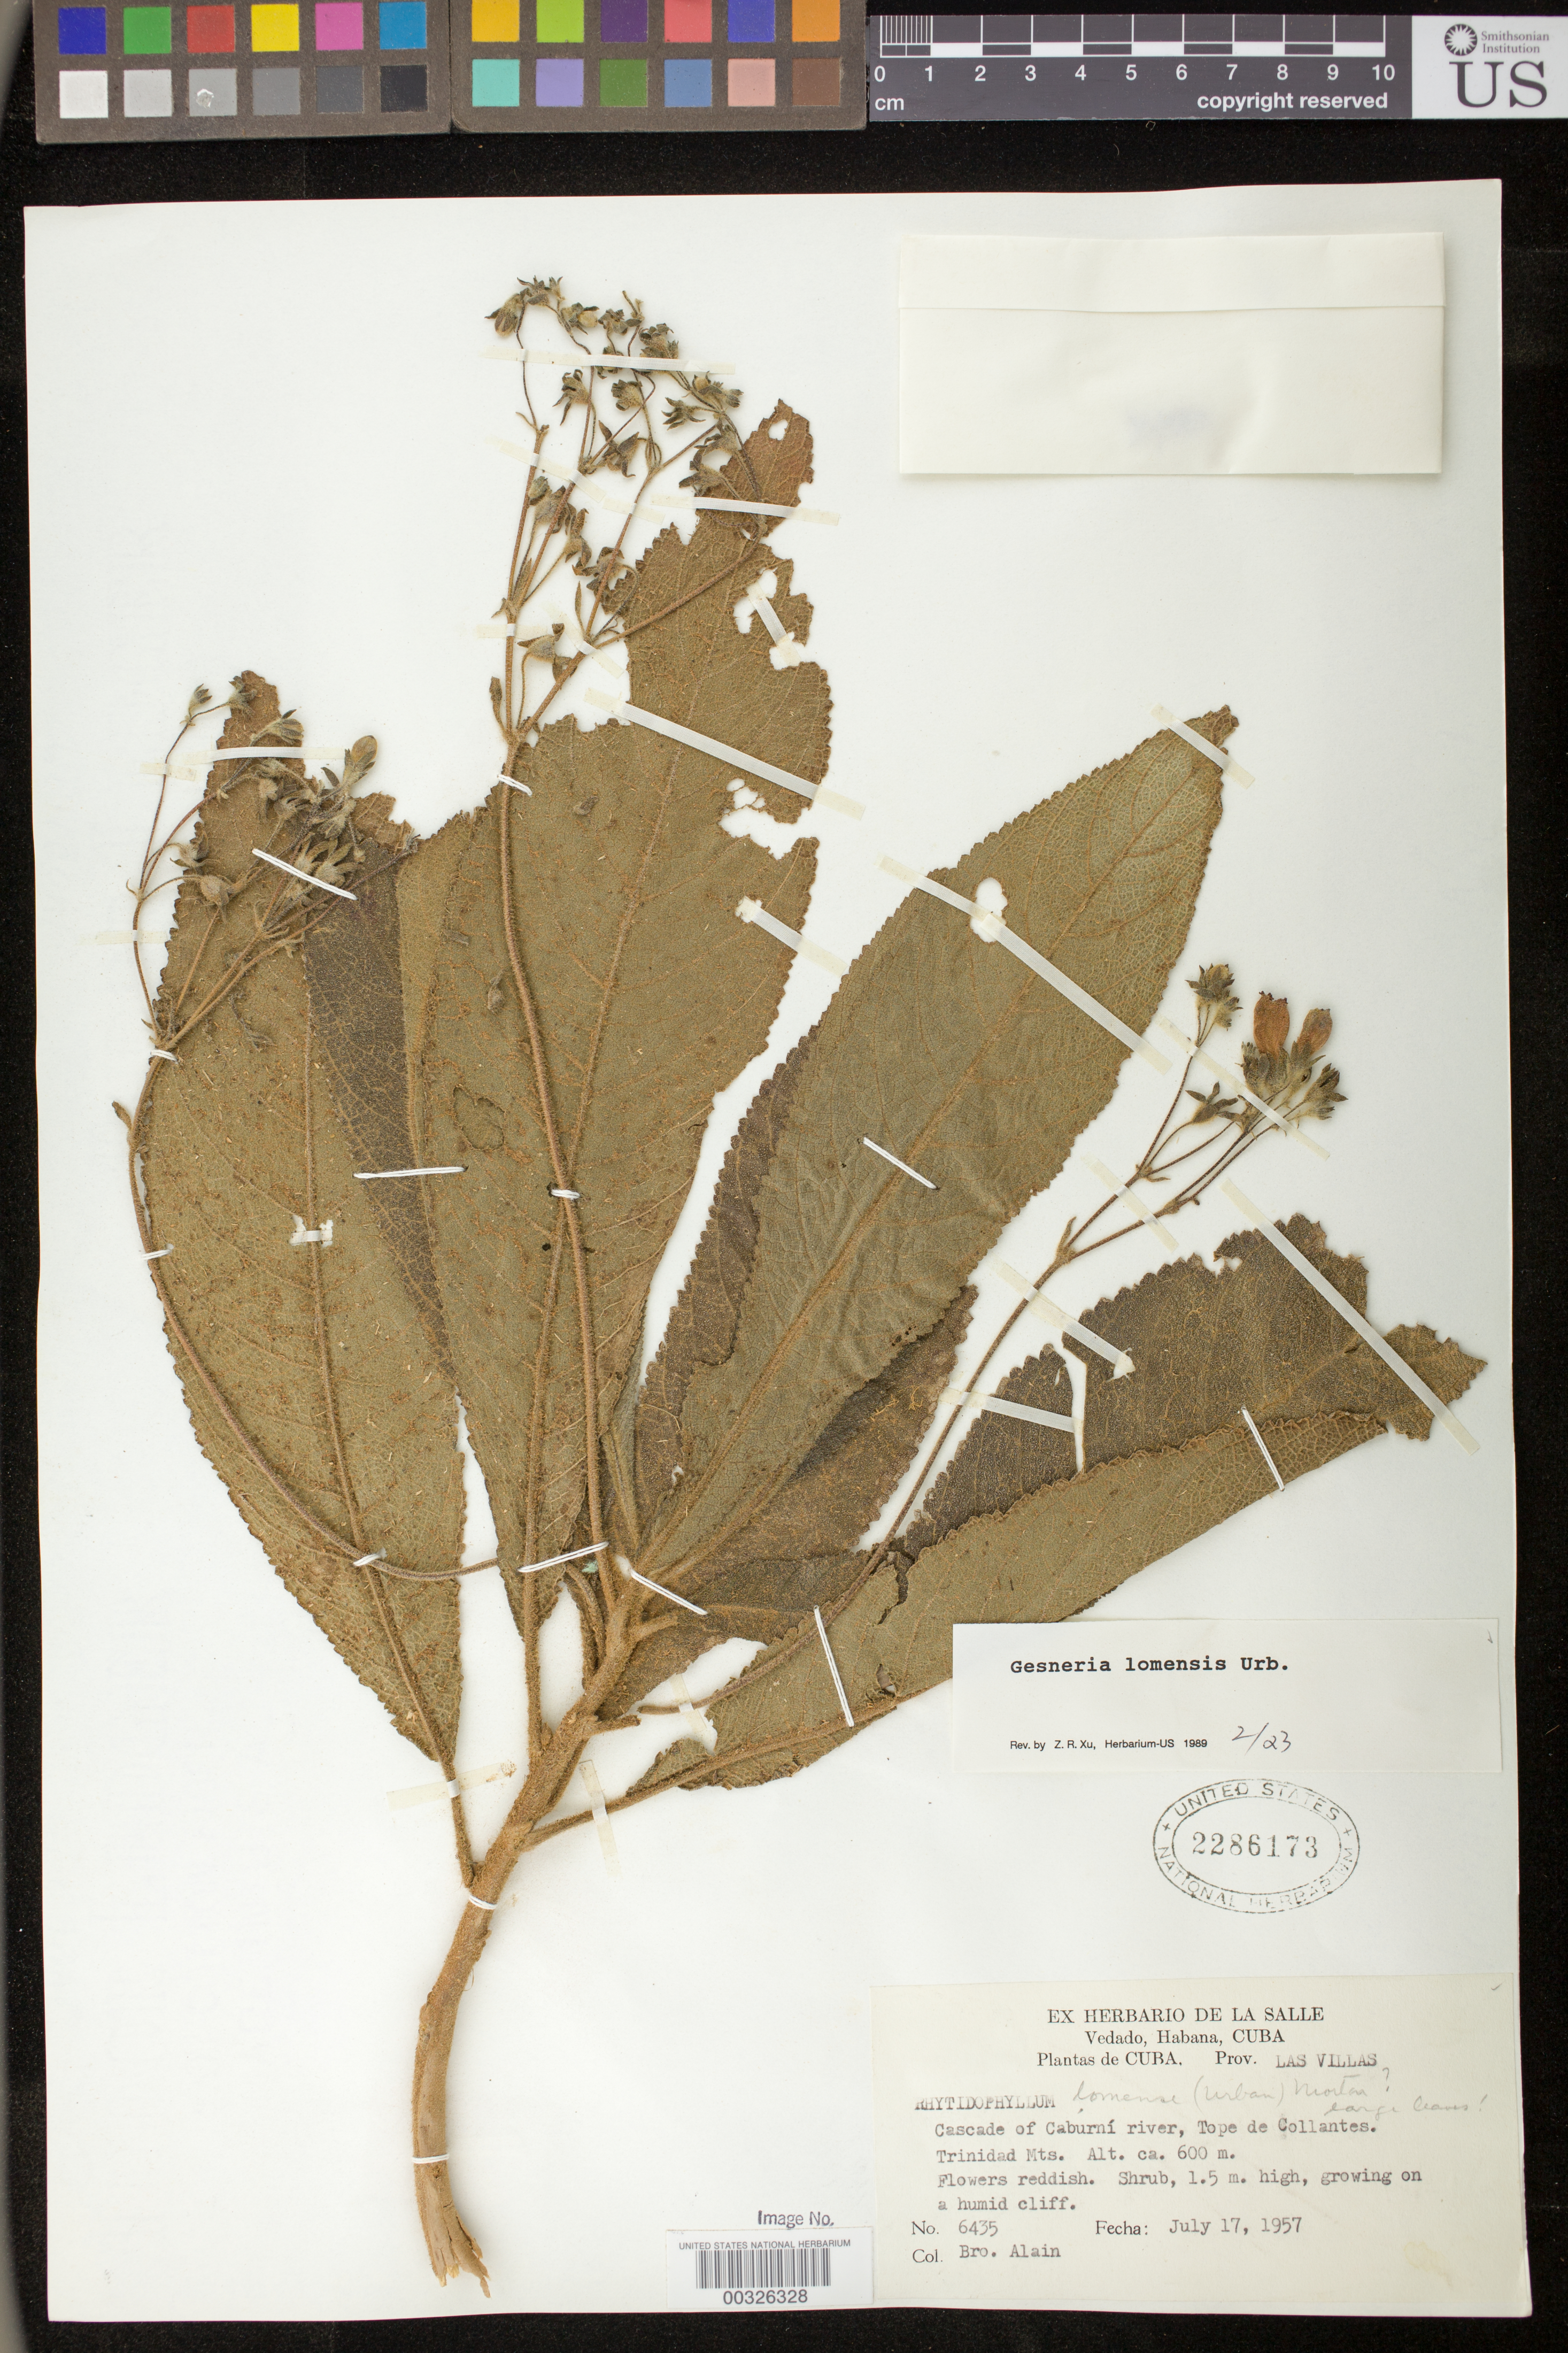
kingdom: Plantae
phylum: Tracheophyta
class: Magnoliopsida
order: Lamiales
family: Gesneriaceae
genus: Gesneria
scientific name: Gesneria lomensis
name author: Urb.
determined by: Skog, Laurence E.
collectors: A. H. Liogier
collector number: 6435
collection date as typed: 17 Jul 1957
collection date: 1957-07-17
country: Cuba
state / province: Las Villas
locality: Las Villas, Cascade of Caburní River, Tope de Collantes, Trinidad Mts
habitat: On a humid cliff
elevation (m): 600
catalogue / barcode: US 2286173